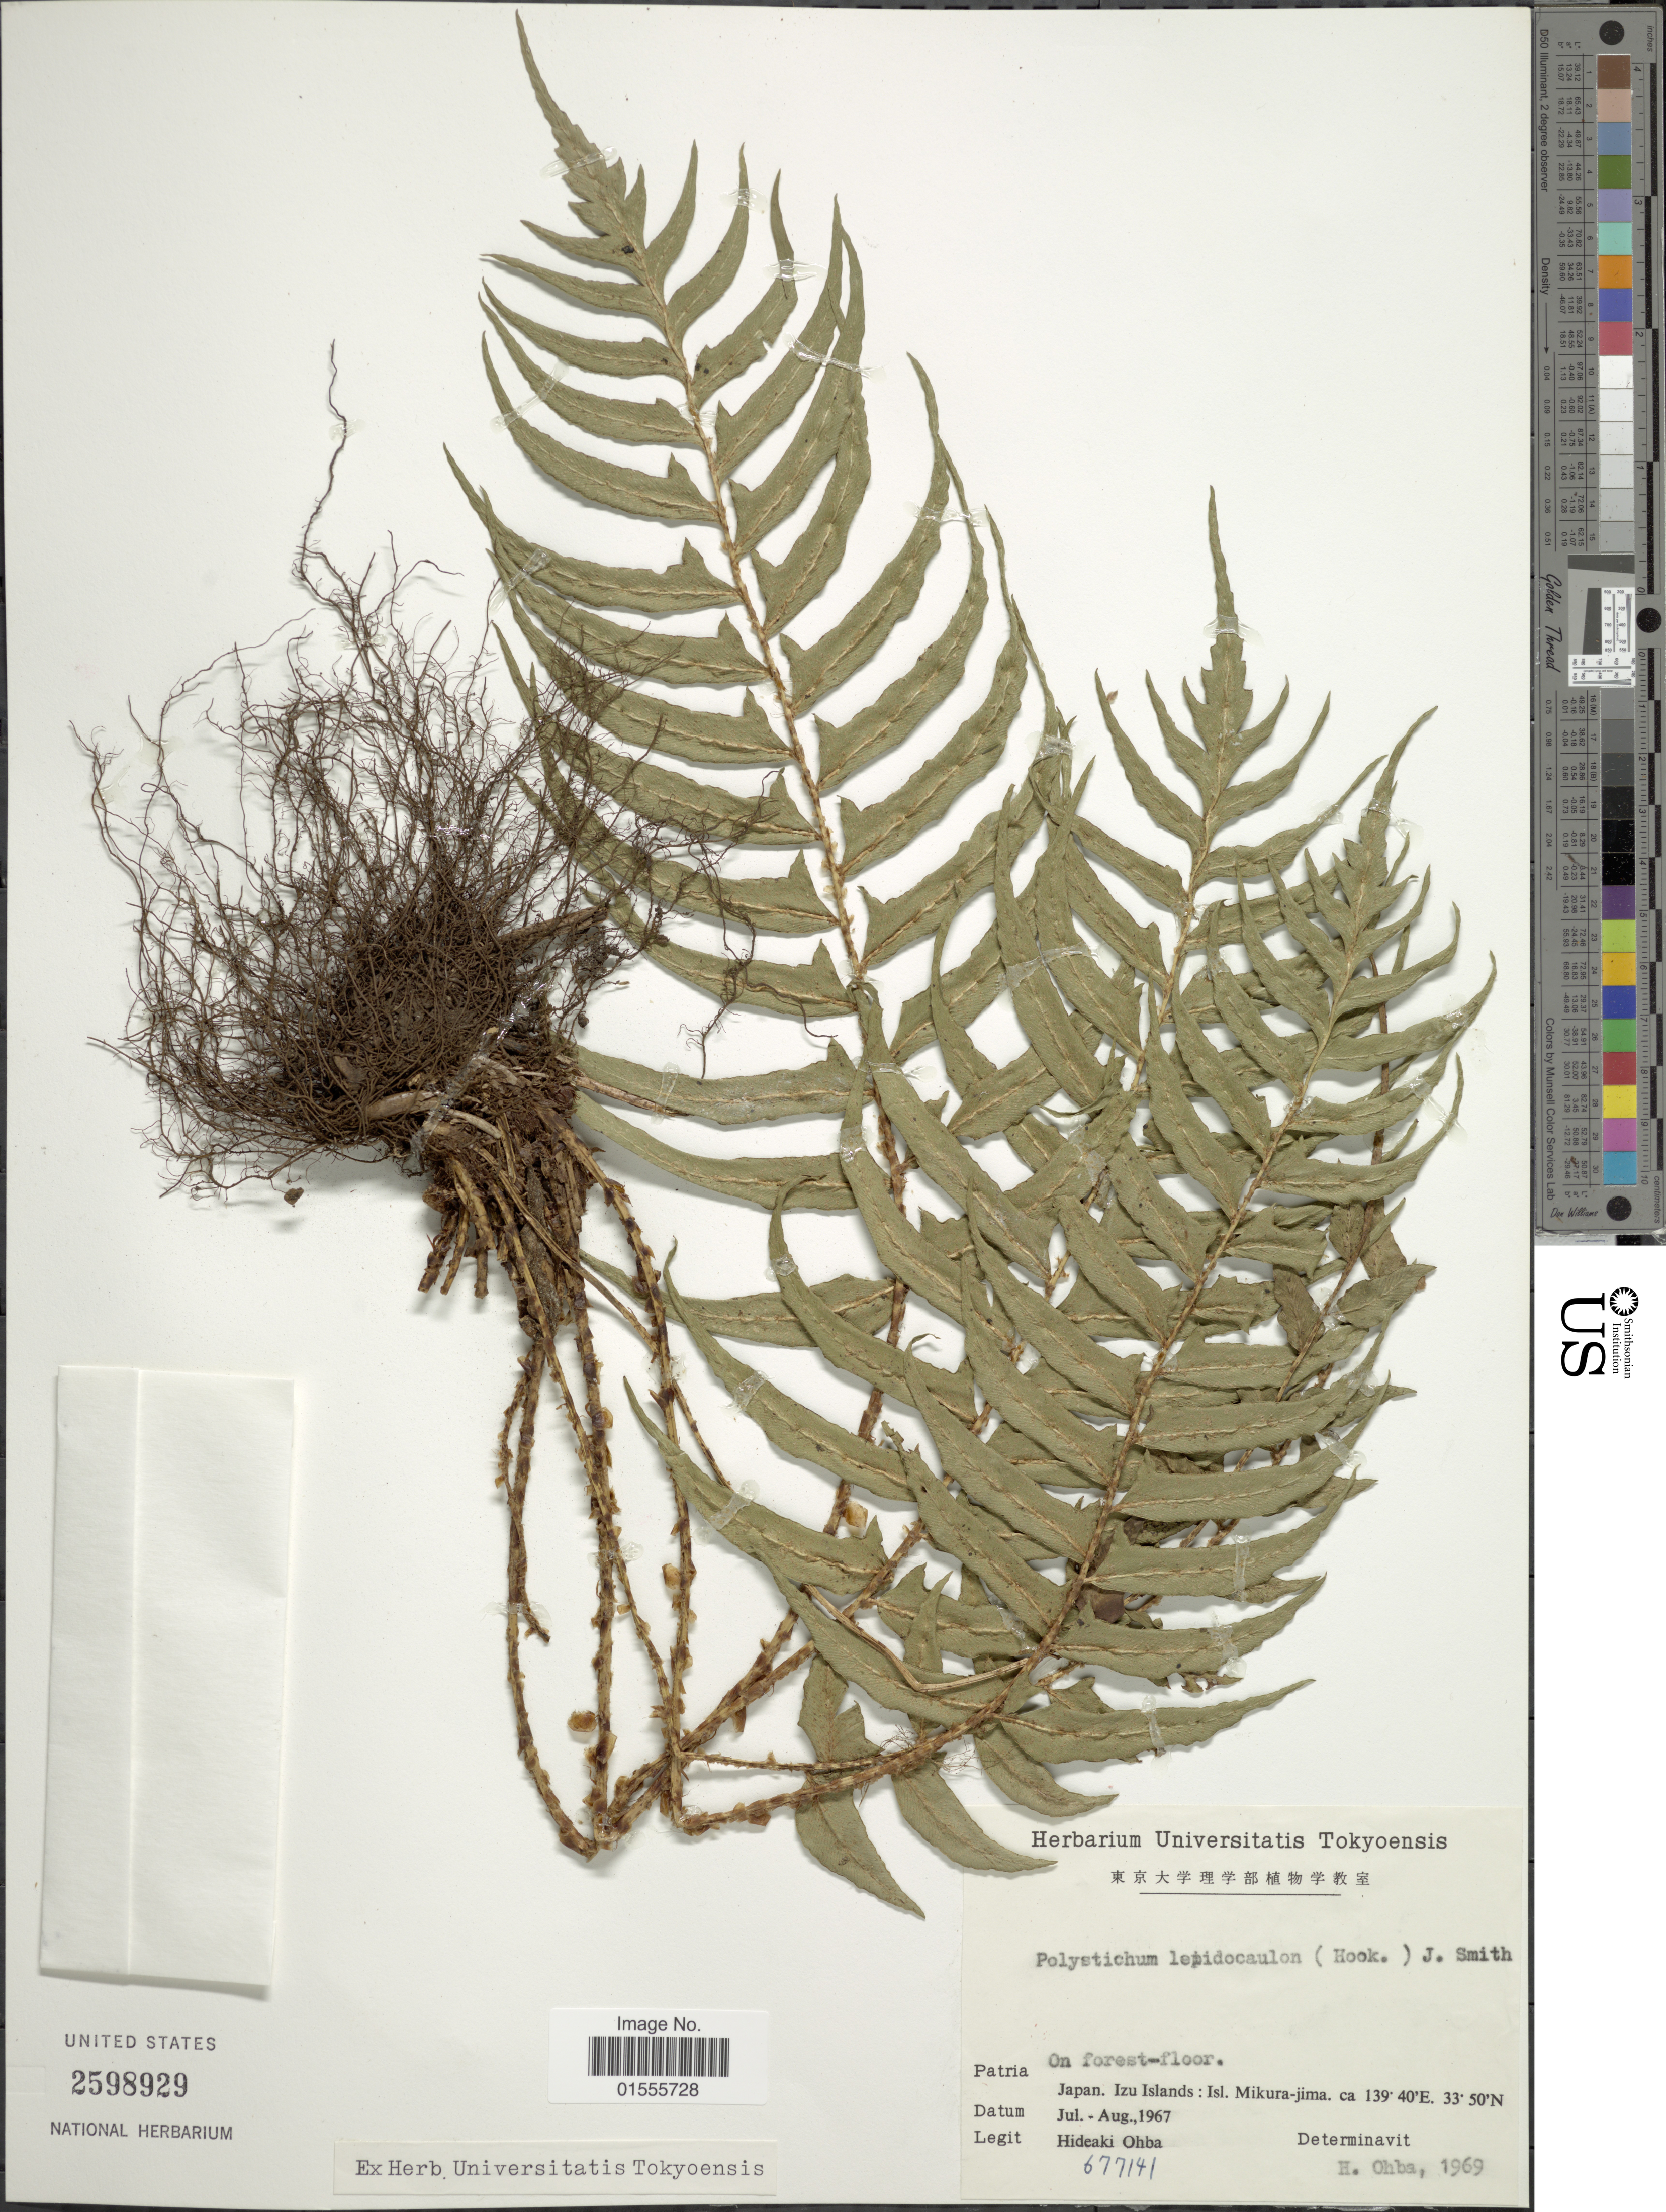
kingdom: Plantae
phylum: Tracheophyta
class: Polypodiopsida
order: Polypodiales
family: Dryopteridaceae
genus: Cyrtomidictyum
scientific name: Cyrtomidictyum lepidocaulon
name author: (Hook.) Ching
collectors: H. Ohba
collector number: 677141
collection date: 1967-07/1967-08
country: Japan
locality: Izu Islands: Isl. Mikura-jima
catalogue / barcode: US 2598929